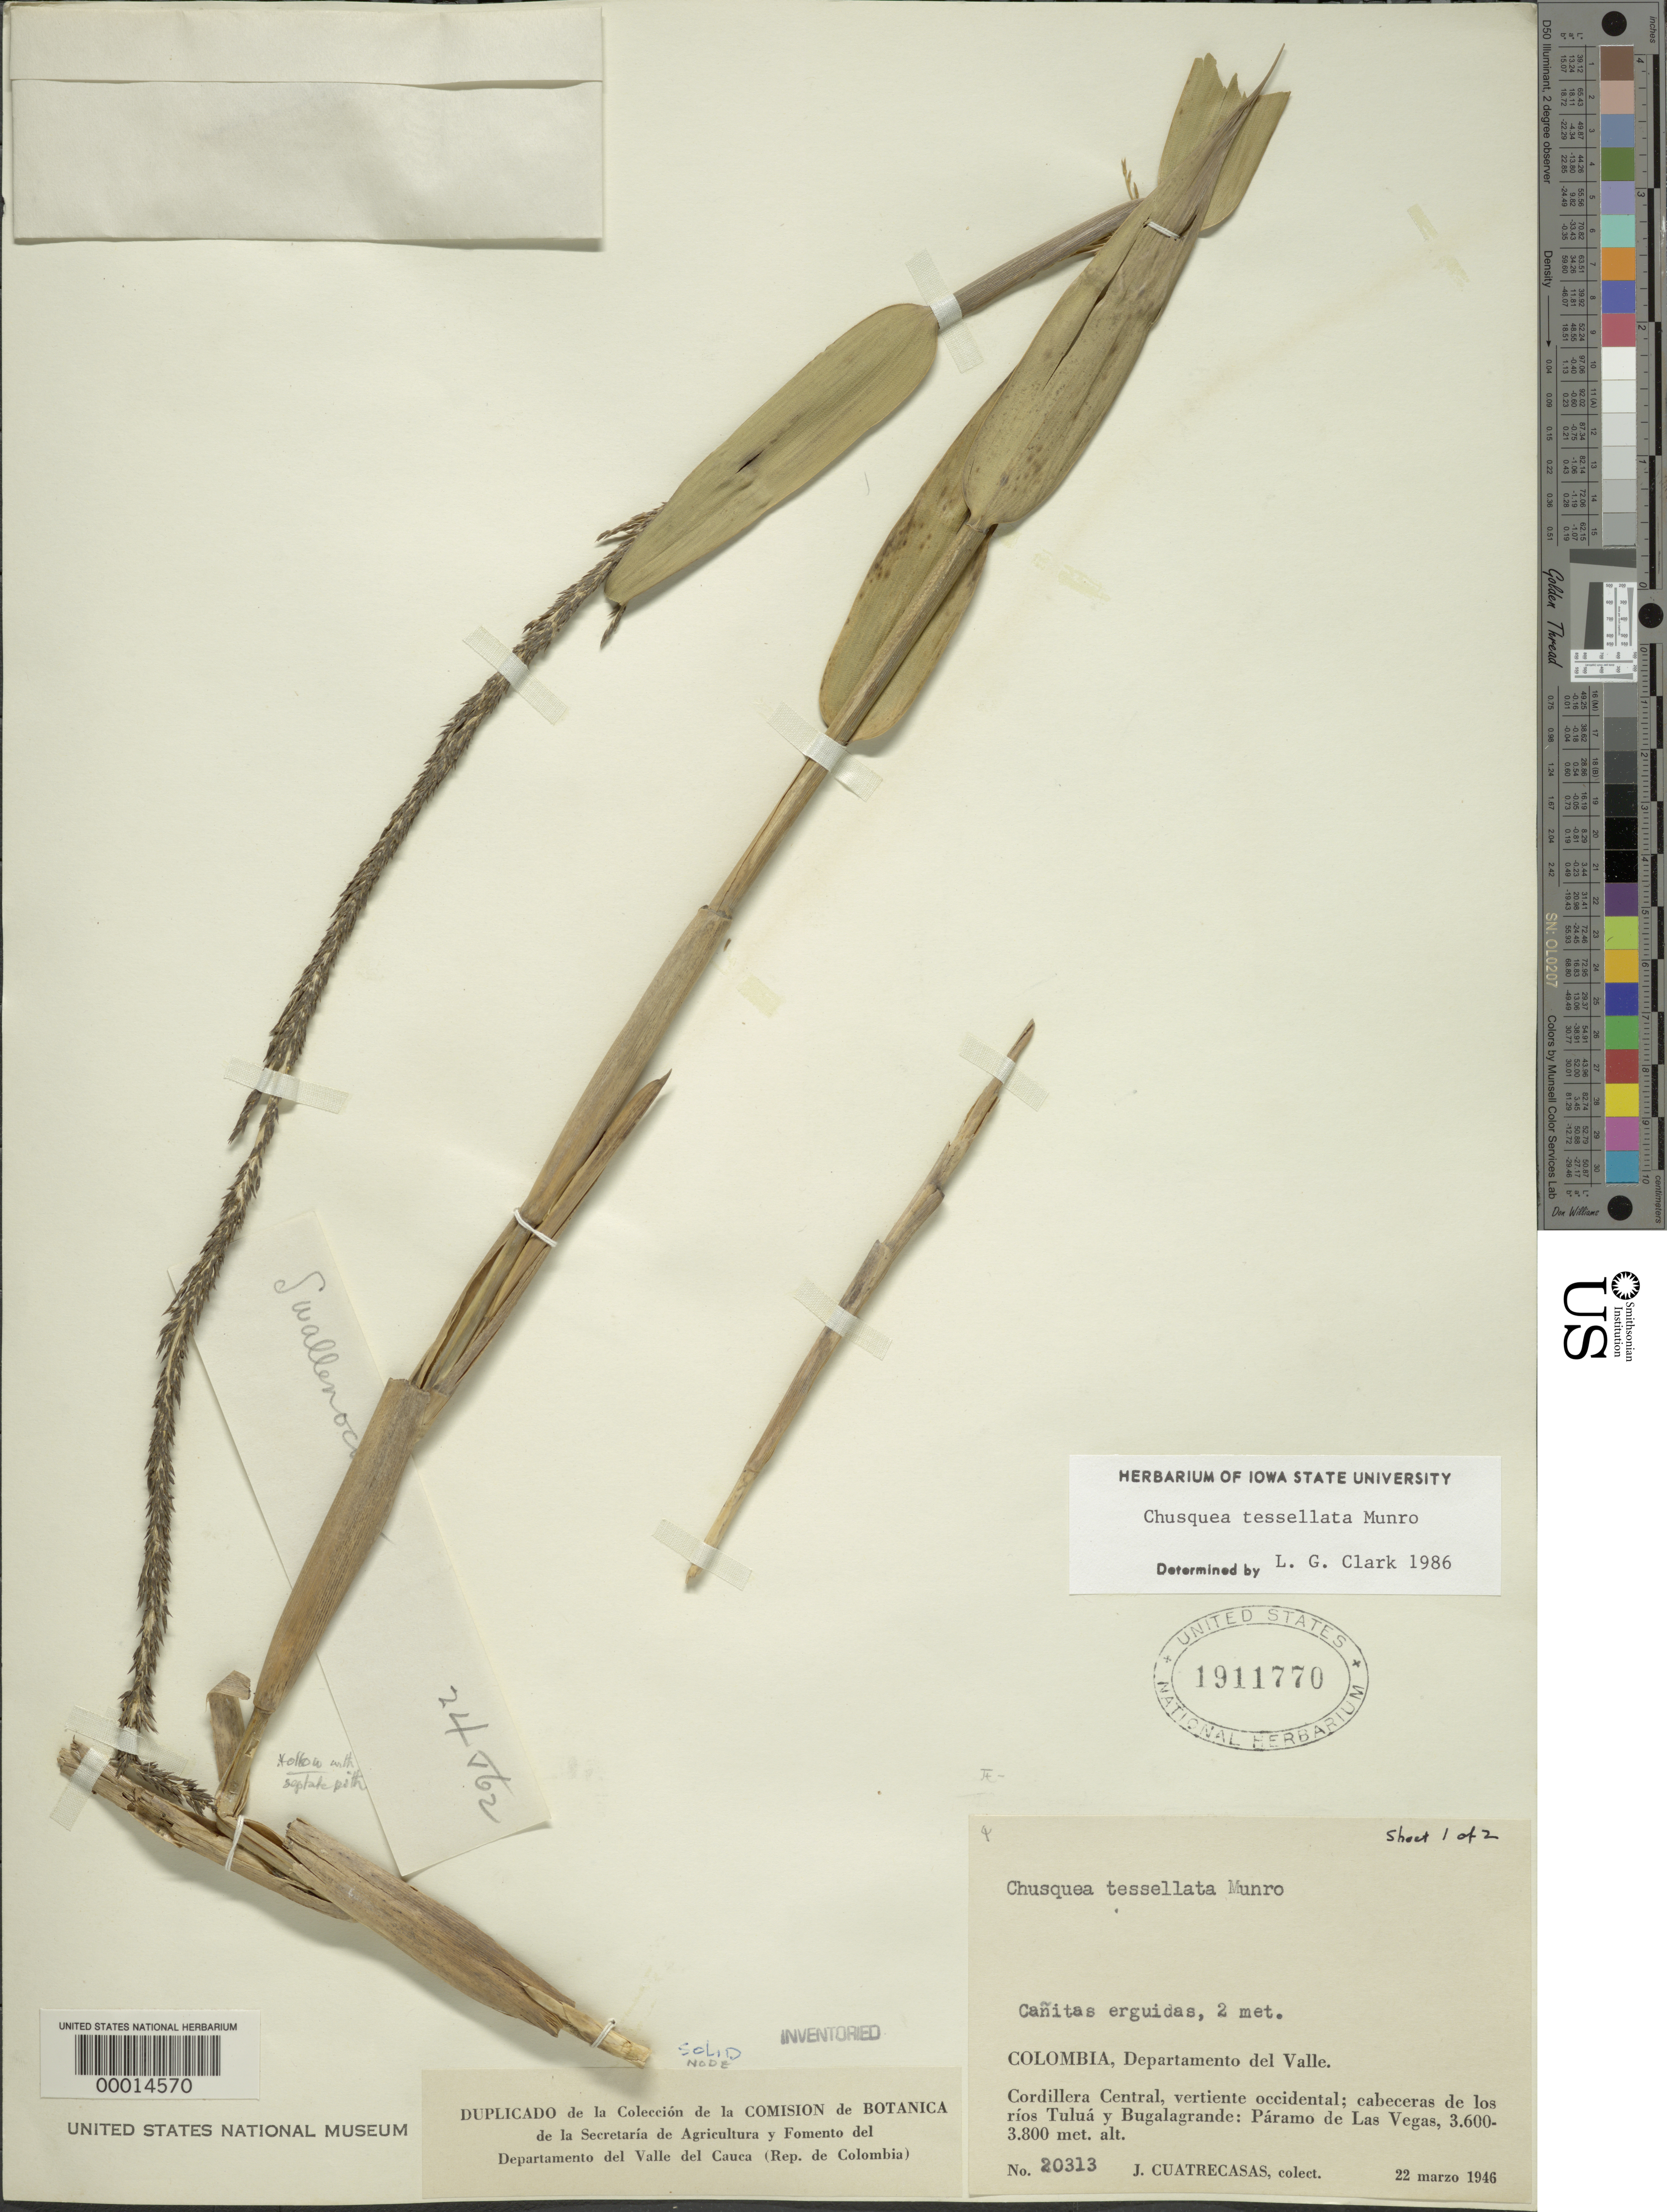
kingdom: Plantae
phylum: Tracheophyta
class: Liliopsida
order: Poales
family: Poaceae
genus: Chusquea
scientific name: Chusquea tessellata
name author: Munro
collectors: J. Cuatrecasas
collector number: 20313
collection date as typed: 22 Mar 1946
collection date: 1946-03-22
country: Colombia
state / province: Valle del Cauca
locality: Paramo de Las Vegas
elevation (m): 3600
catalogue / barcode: US 1911770